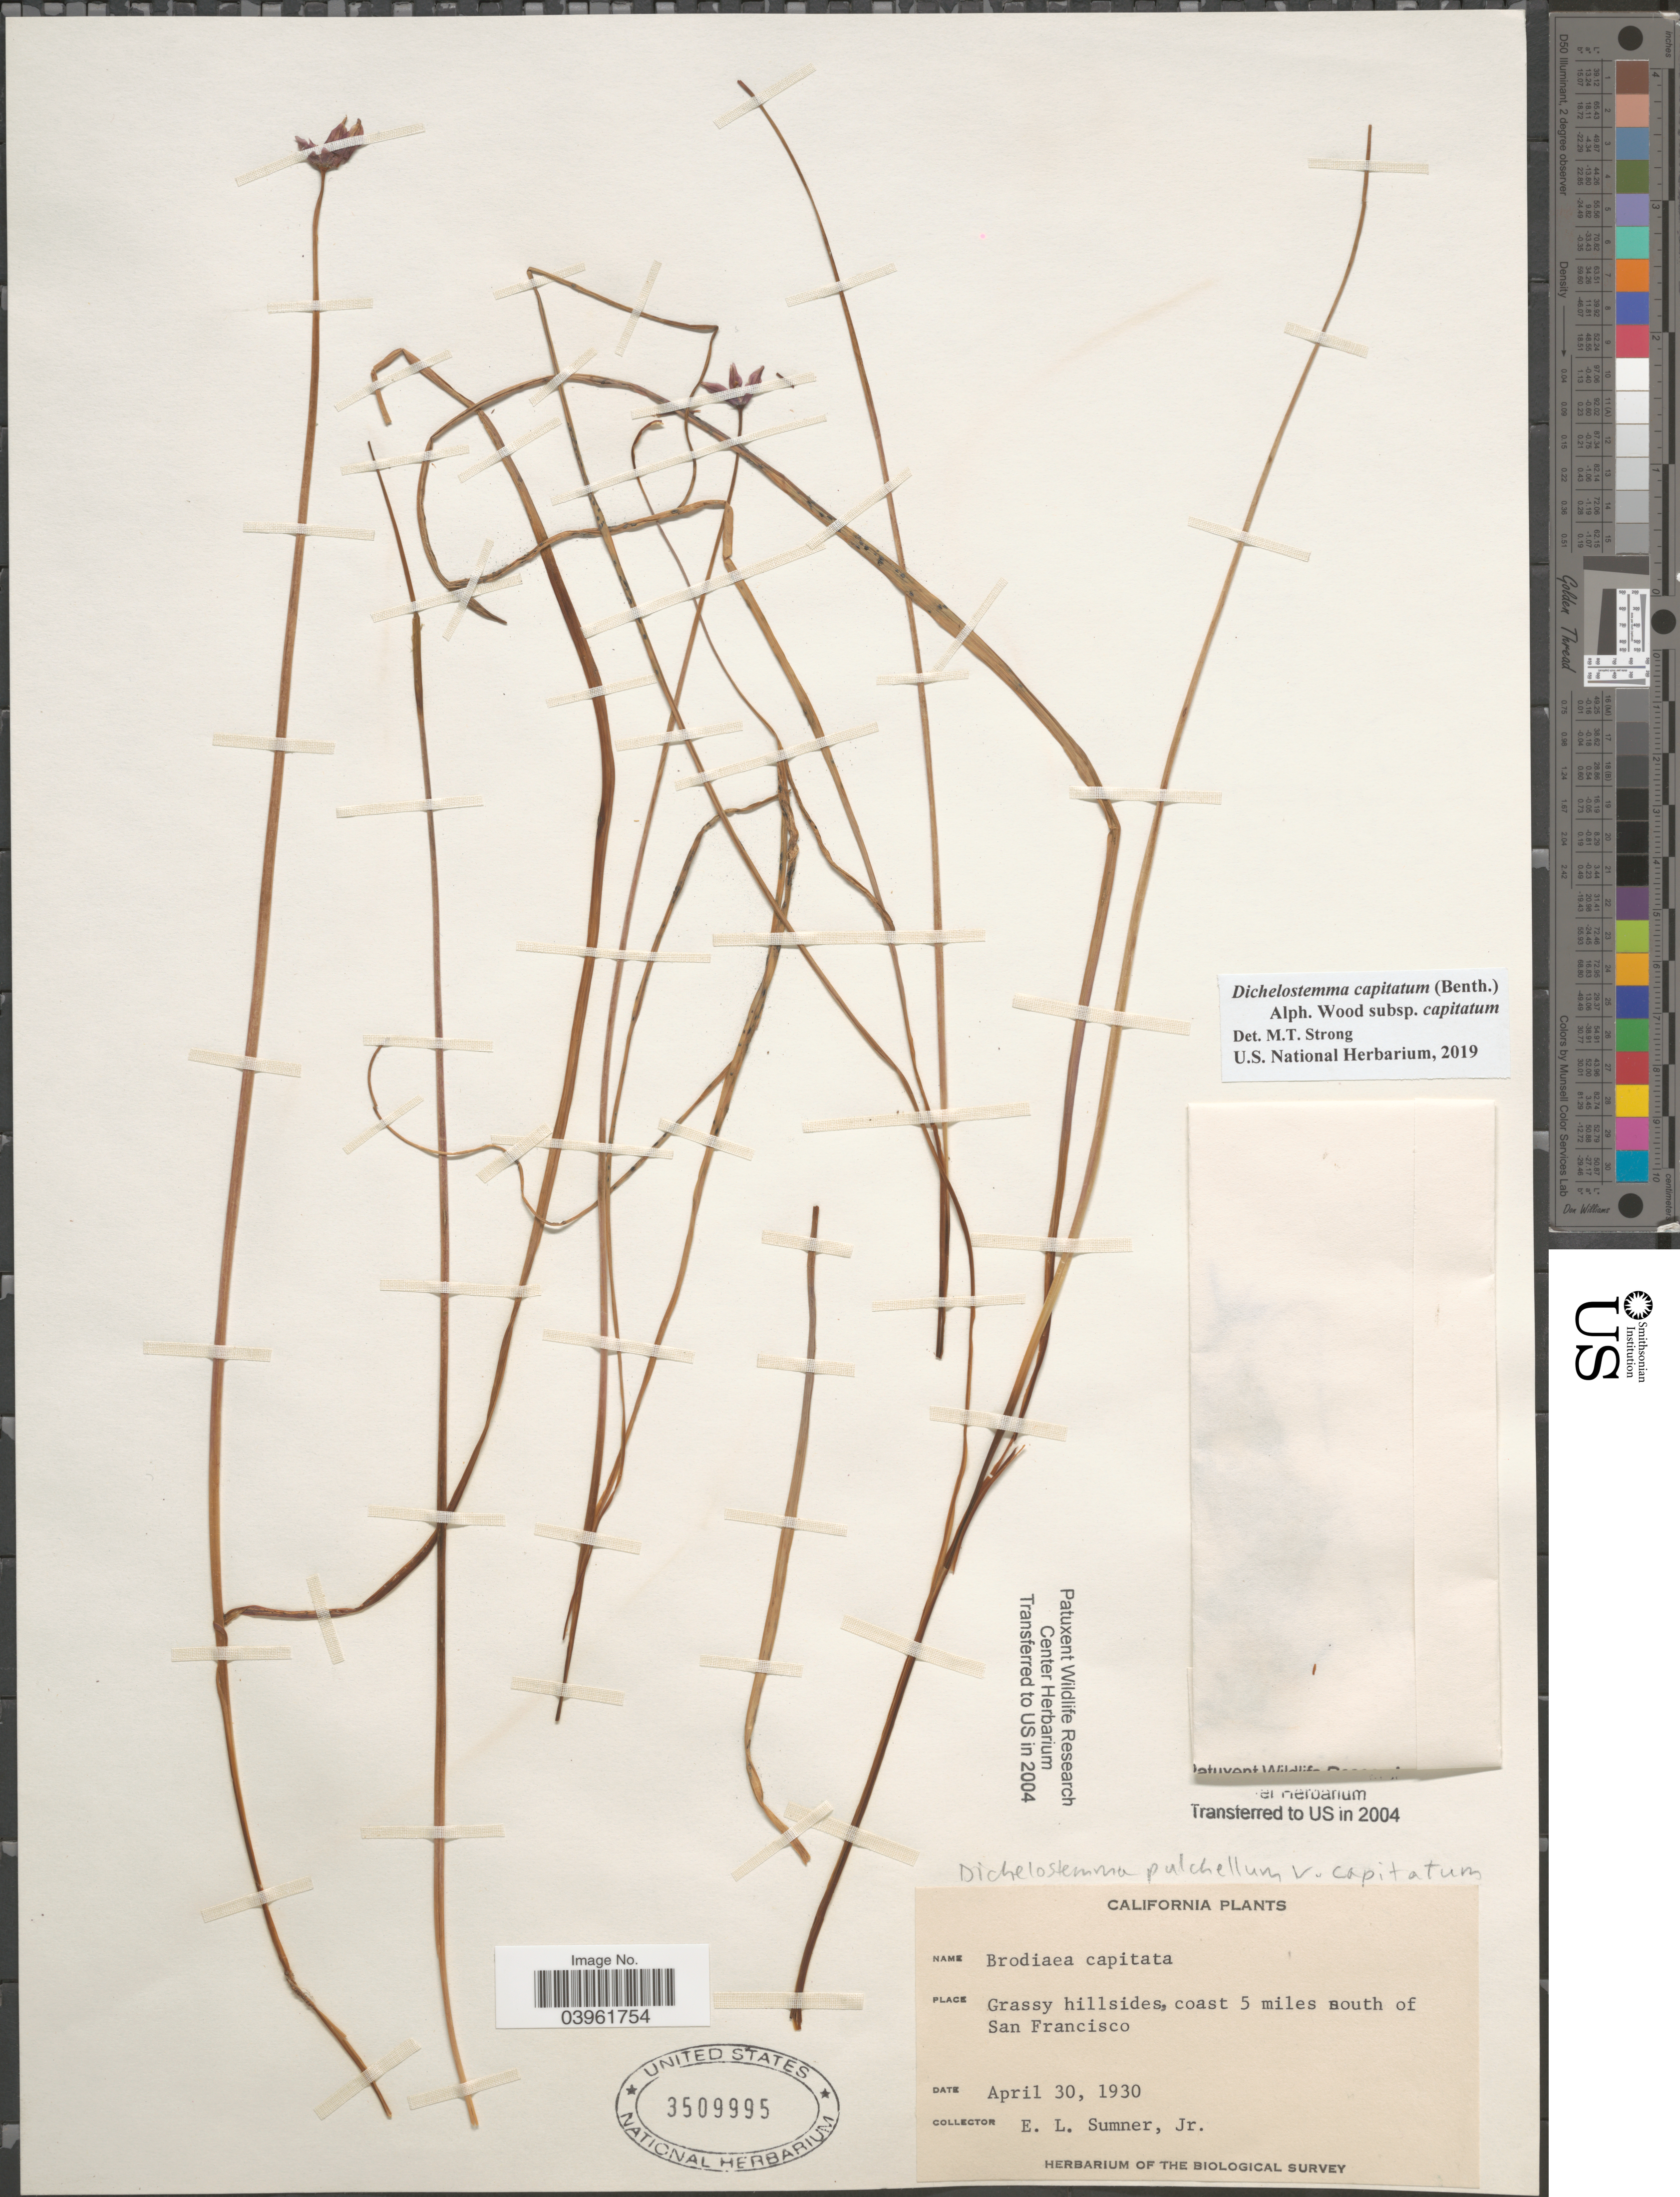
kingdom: Plantae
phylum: Tracheophyta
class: Liliopsida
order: Asparagales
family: Asparagaceae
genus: Dichelostemma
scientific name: Dichelostemma capitatum subsp. capitatum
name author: (Benth.) Alph. Wood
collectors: E. Sumner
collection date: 1930-04-30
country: United States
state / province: California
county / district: San Francisco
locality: Grassy hillsides, coast 5 miles South of San Francisco.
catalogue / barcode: US 3509995